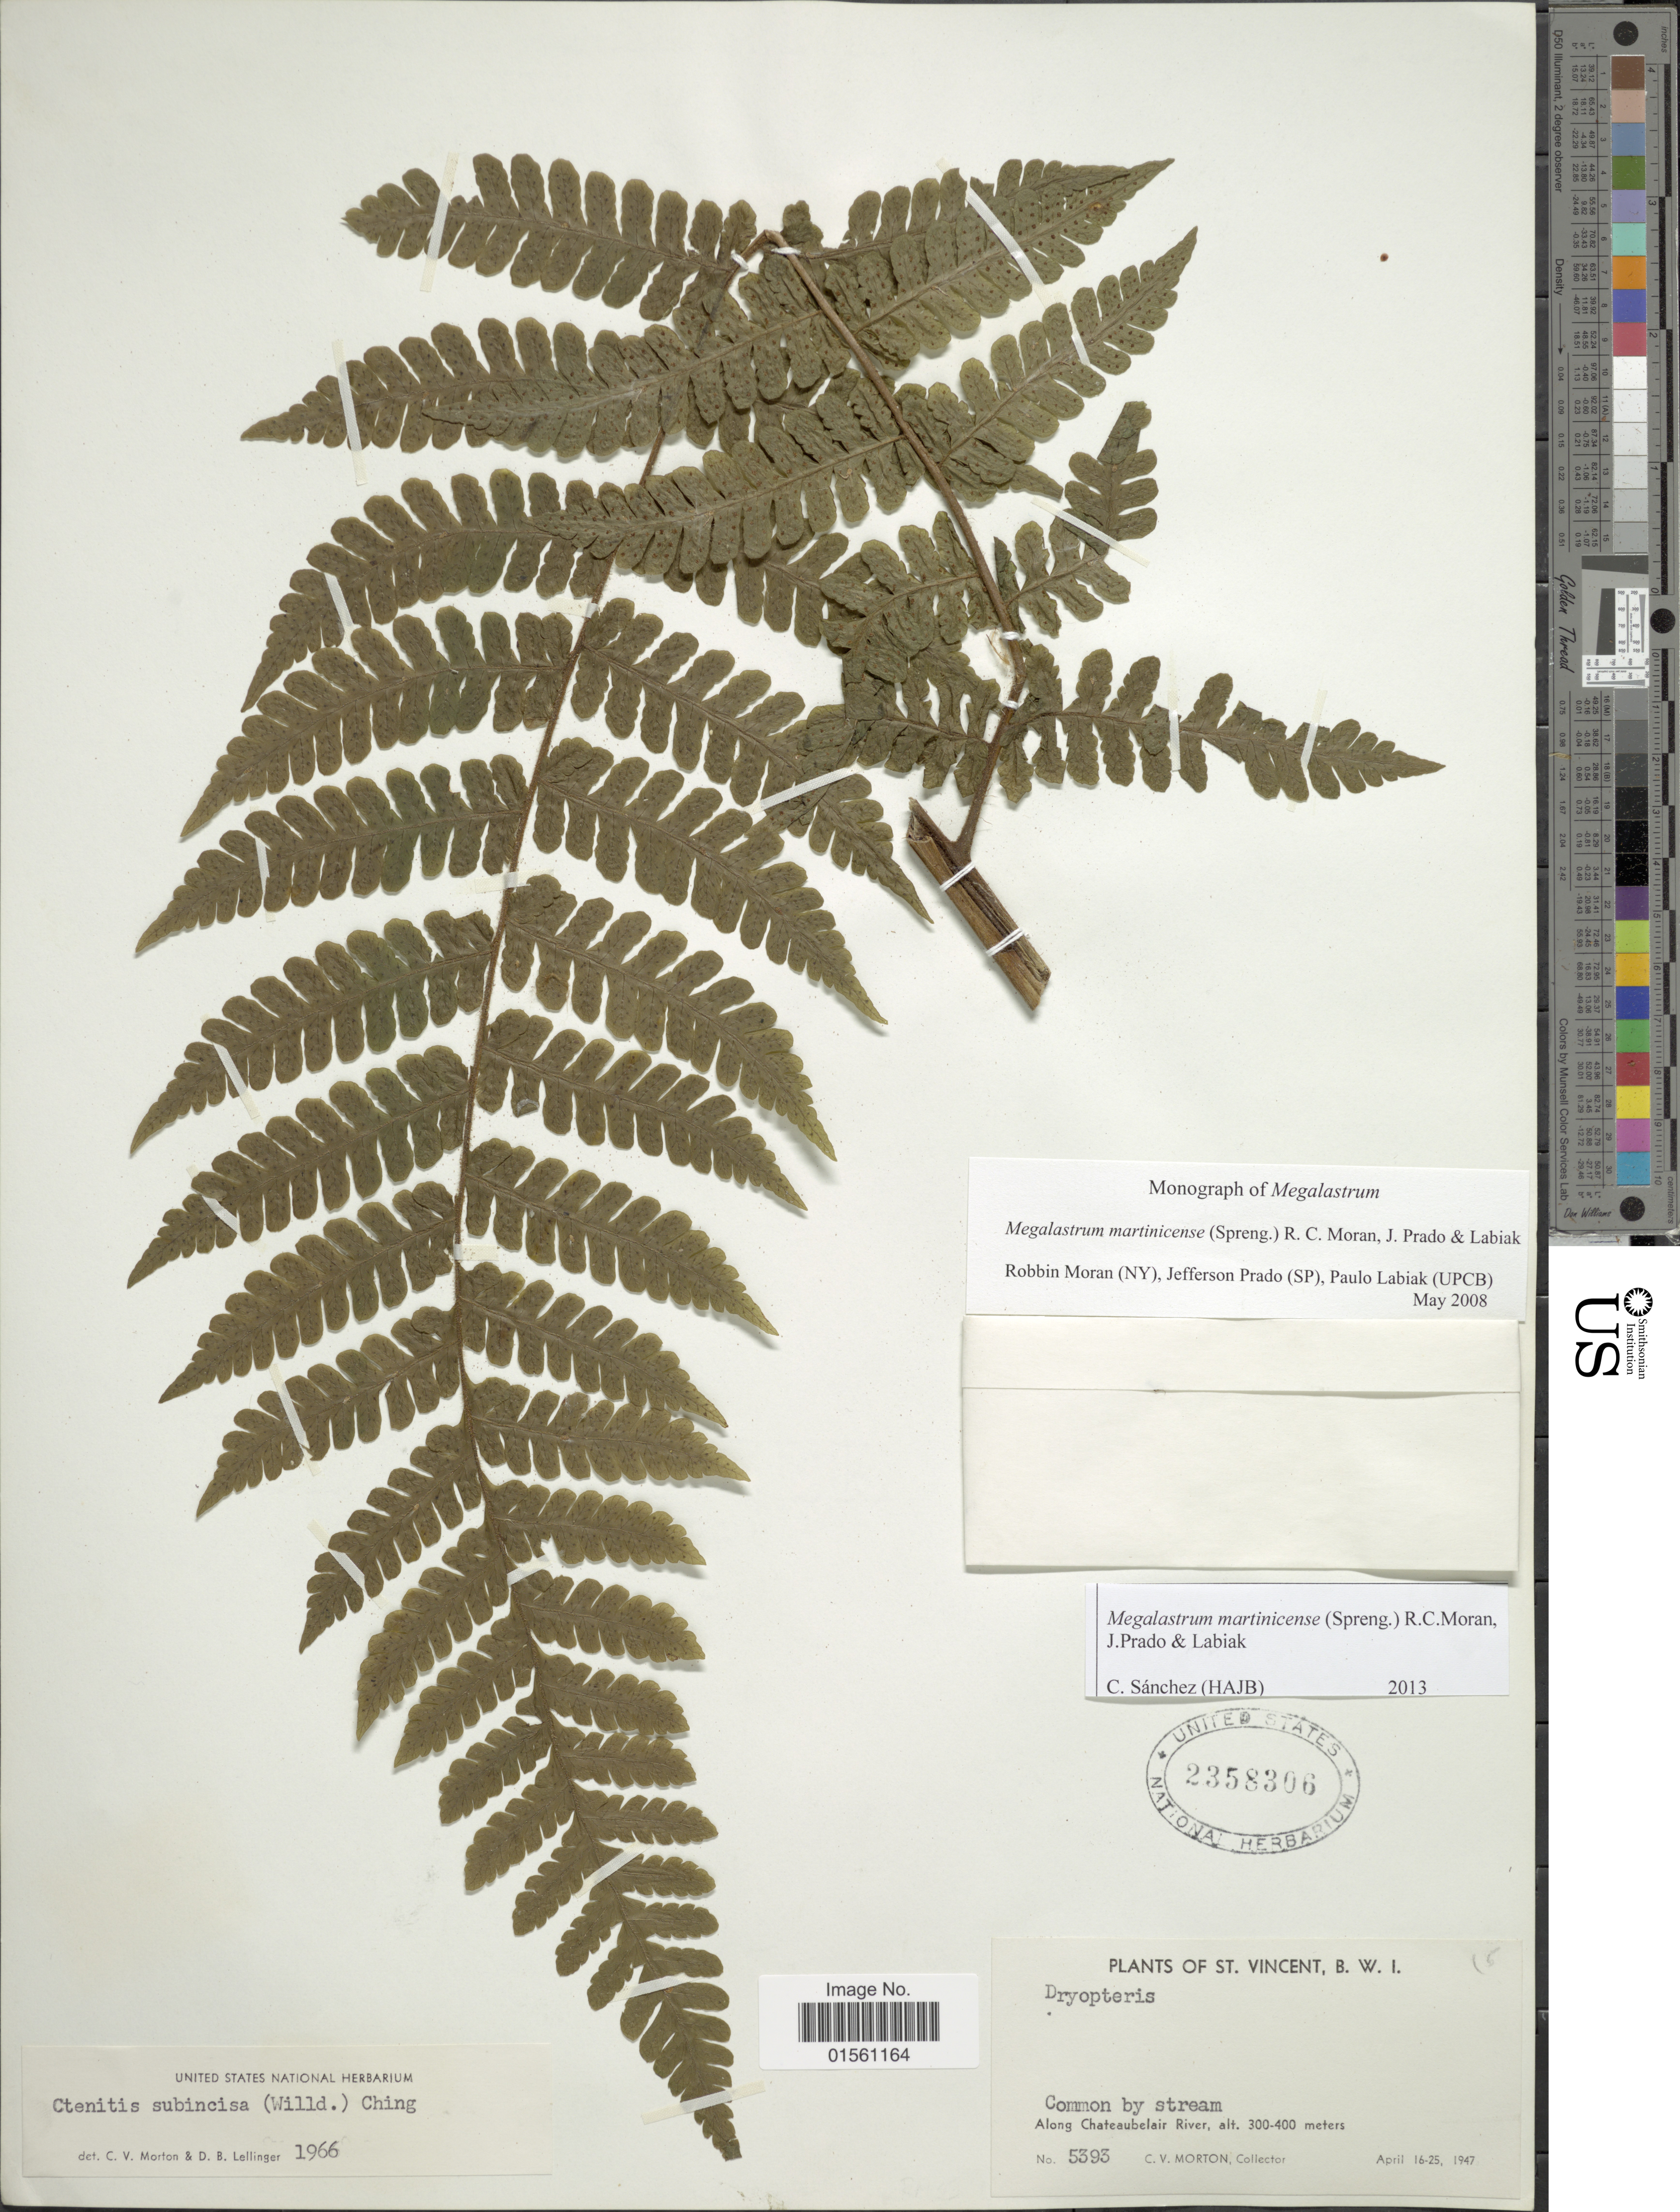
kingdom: Plantae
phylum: Tracheophyta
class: Polypodiopsida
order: Polypodiales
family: Dryopteridaceae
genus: Megalastrum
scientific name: Megalastrum martinicense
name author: (Spreng.) R.C. Moran et al.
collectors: C. V. Morton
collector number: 5393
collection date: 1947-04-16/1947-04-25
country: St. Vincent - Grenadines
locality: St. Vincent, B. W. I., Common by stream, Along Chateaubelair River.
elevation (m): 300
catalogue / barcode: US 2358306